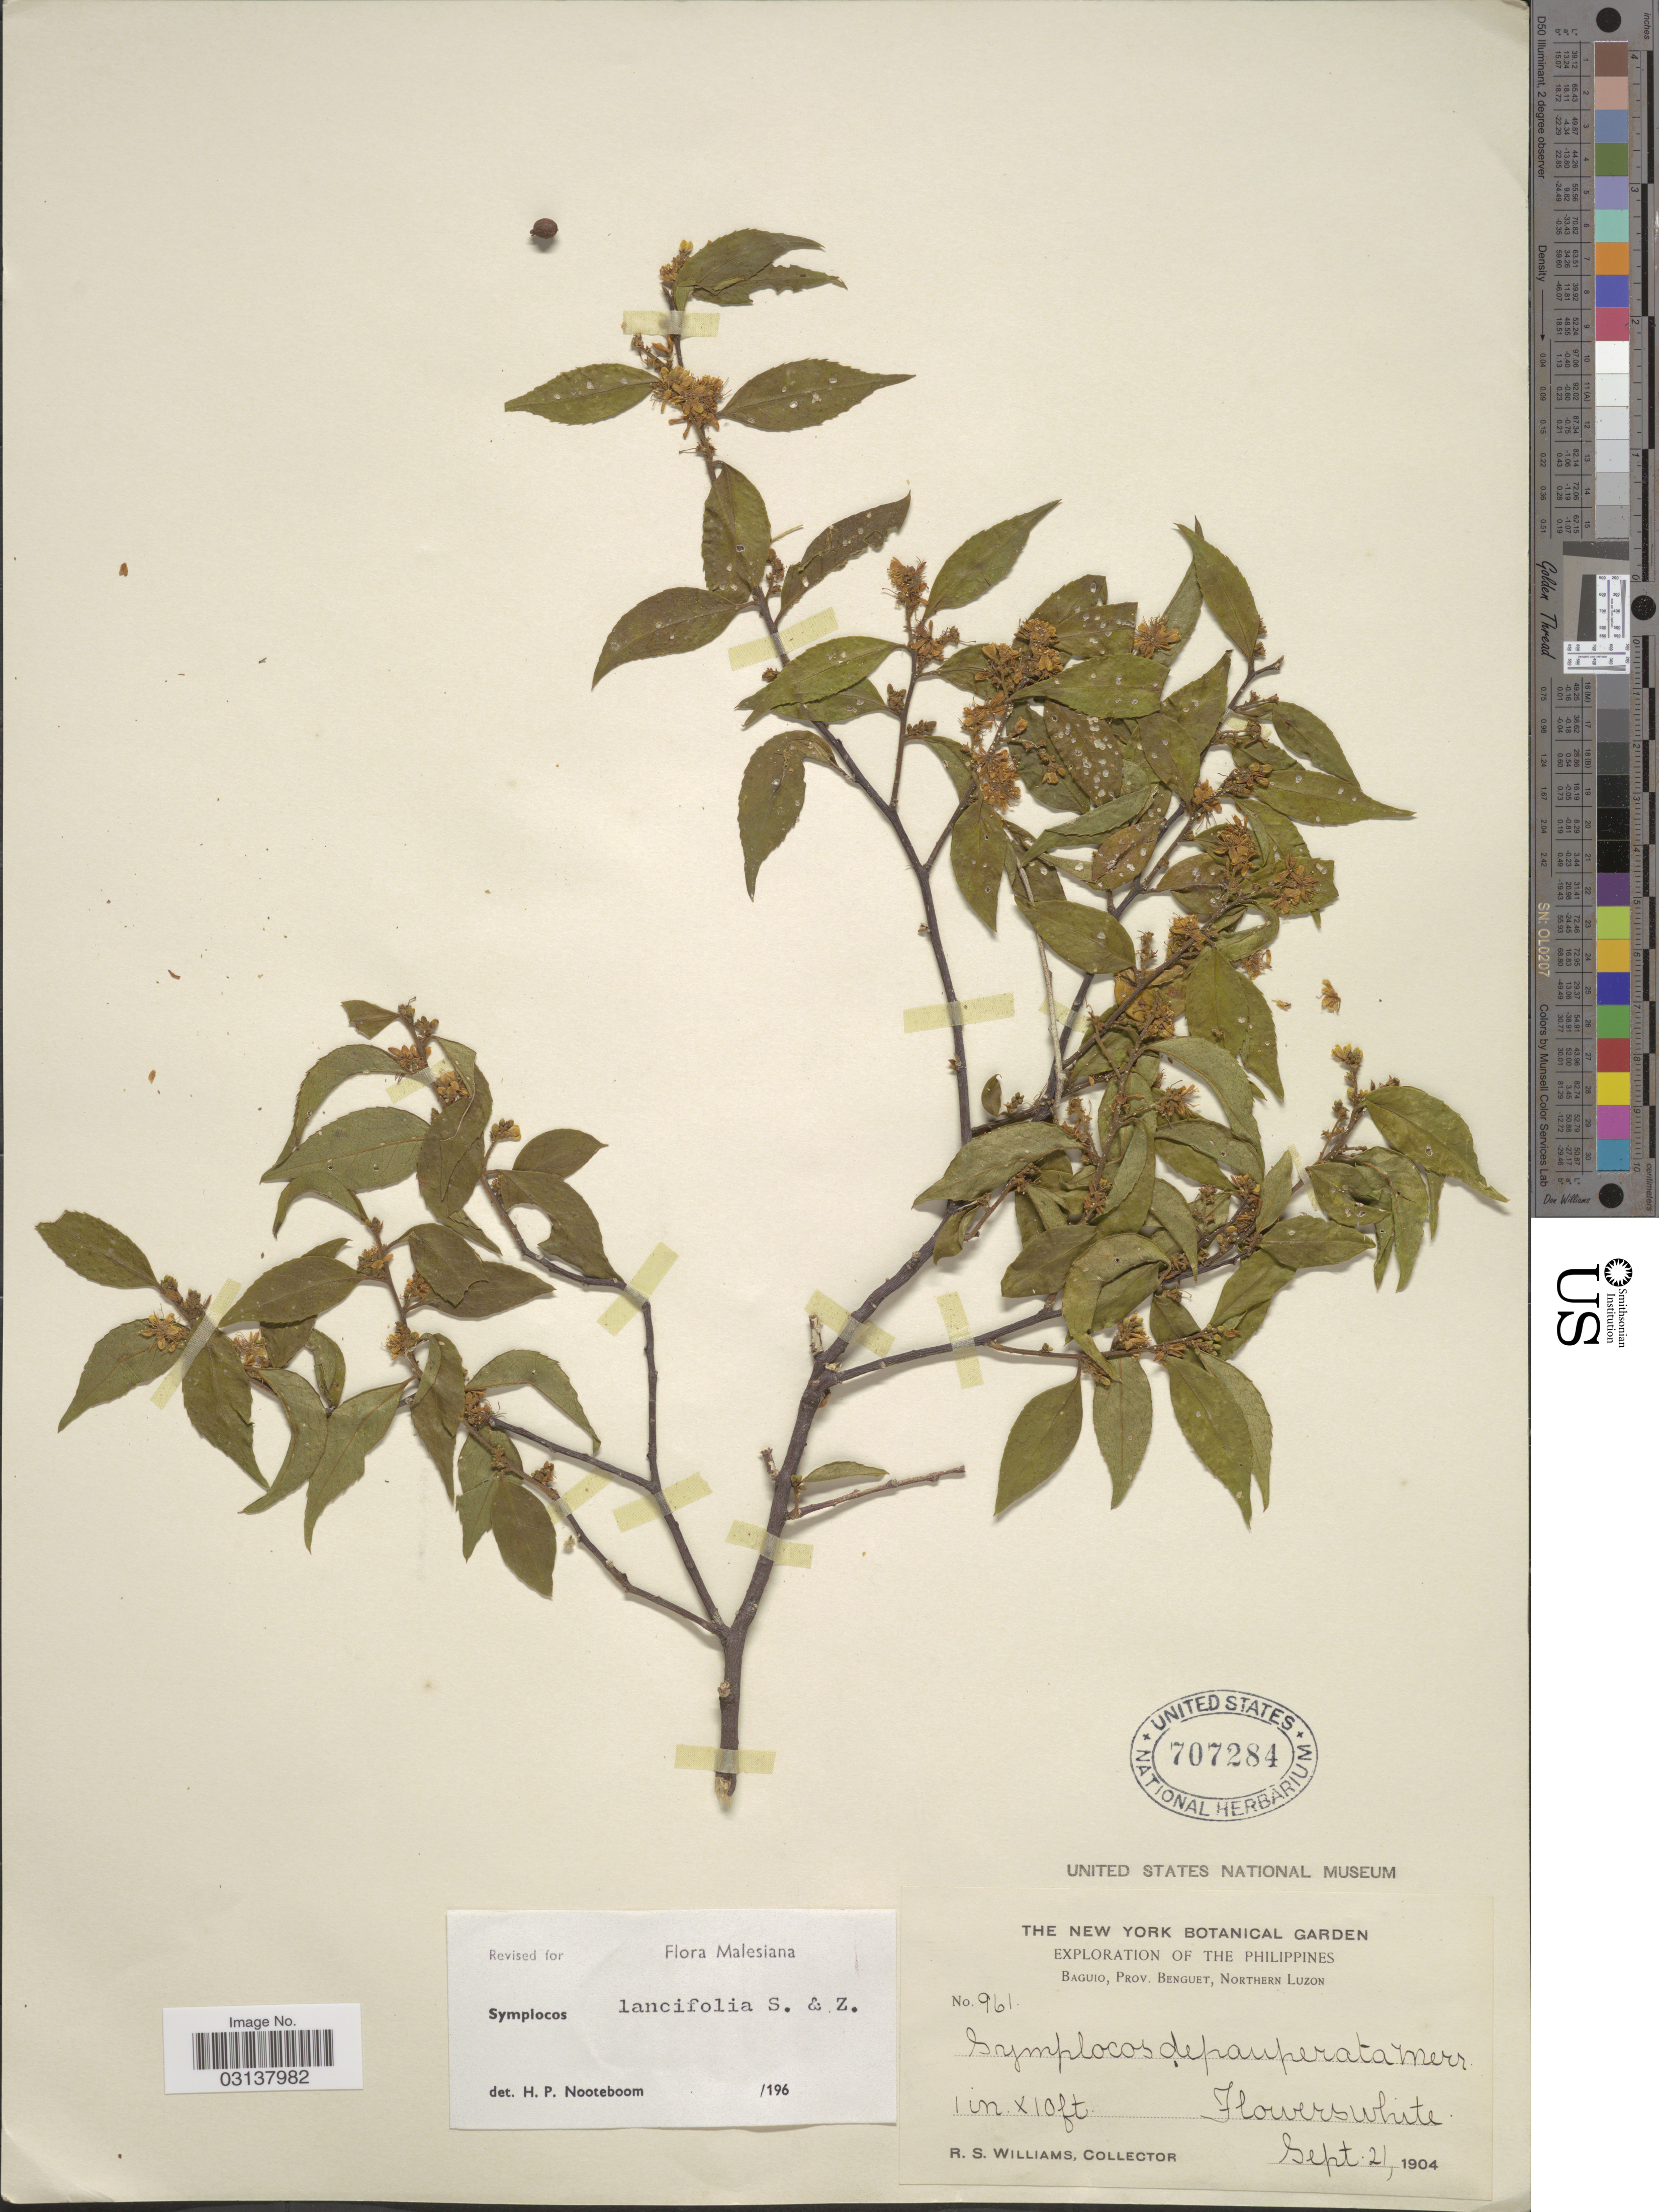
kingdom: Plantae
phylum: Tracheophyta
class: Magnoliopsida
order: Ericales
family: Symplocaceae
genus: Symplocos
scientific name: Symplocos lancifolia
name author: Siebert & Zucc.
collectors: R. S. Williams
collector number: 961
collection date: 1904-09-21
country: Philippines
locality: The Philippines. Baguio, Prov. Benguet, Northern Luzon.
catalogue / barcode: US 707284